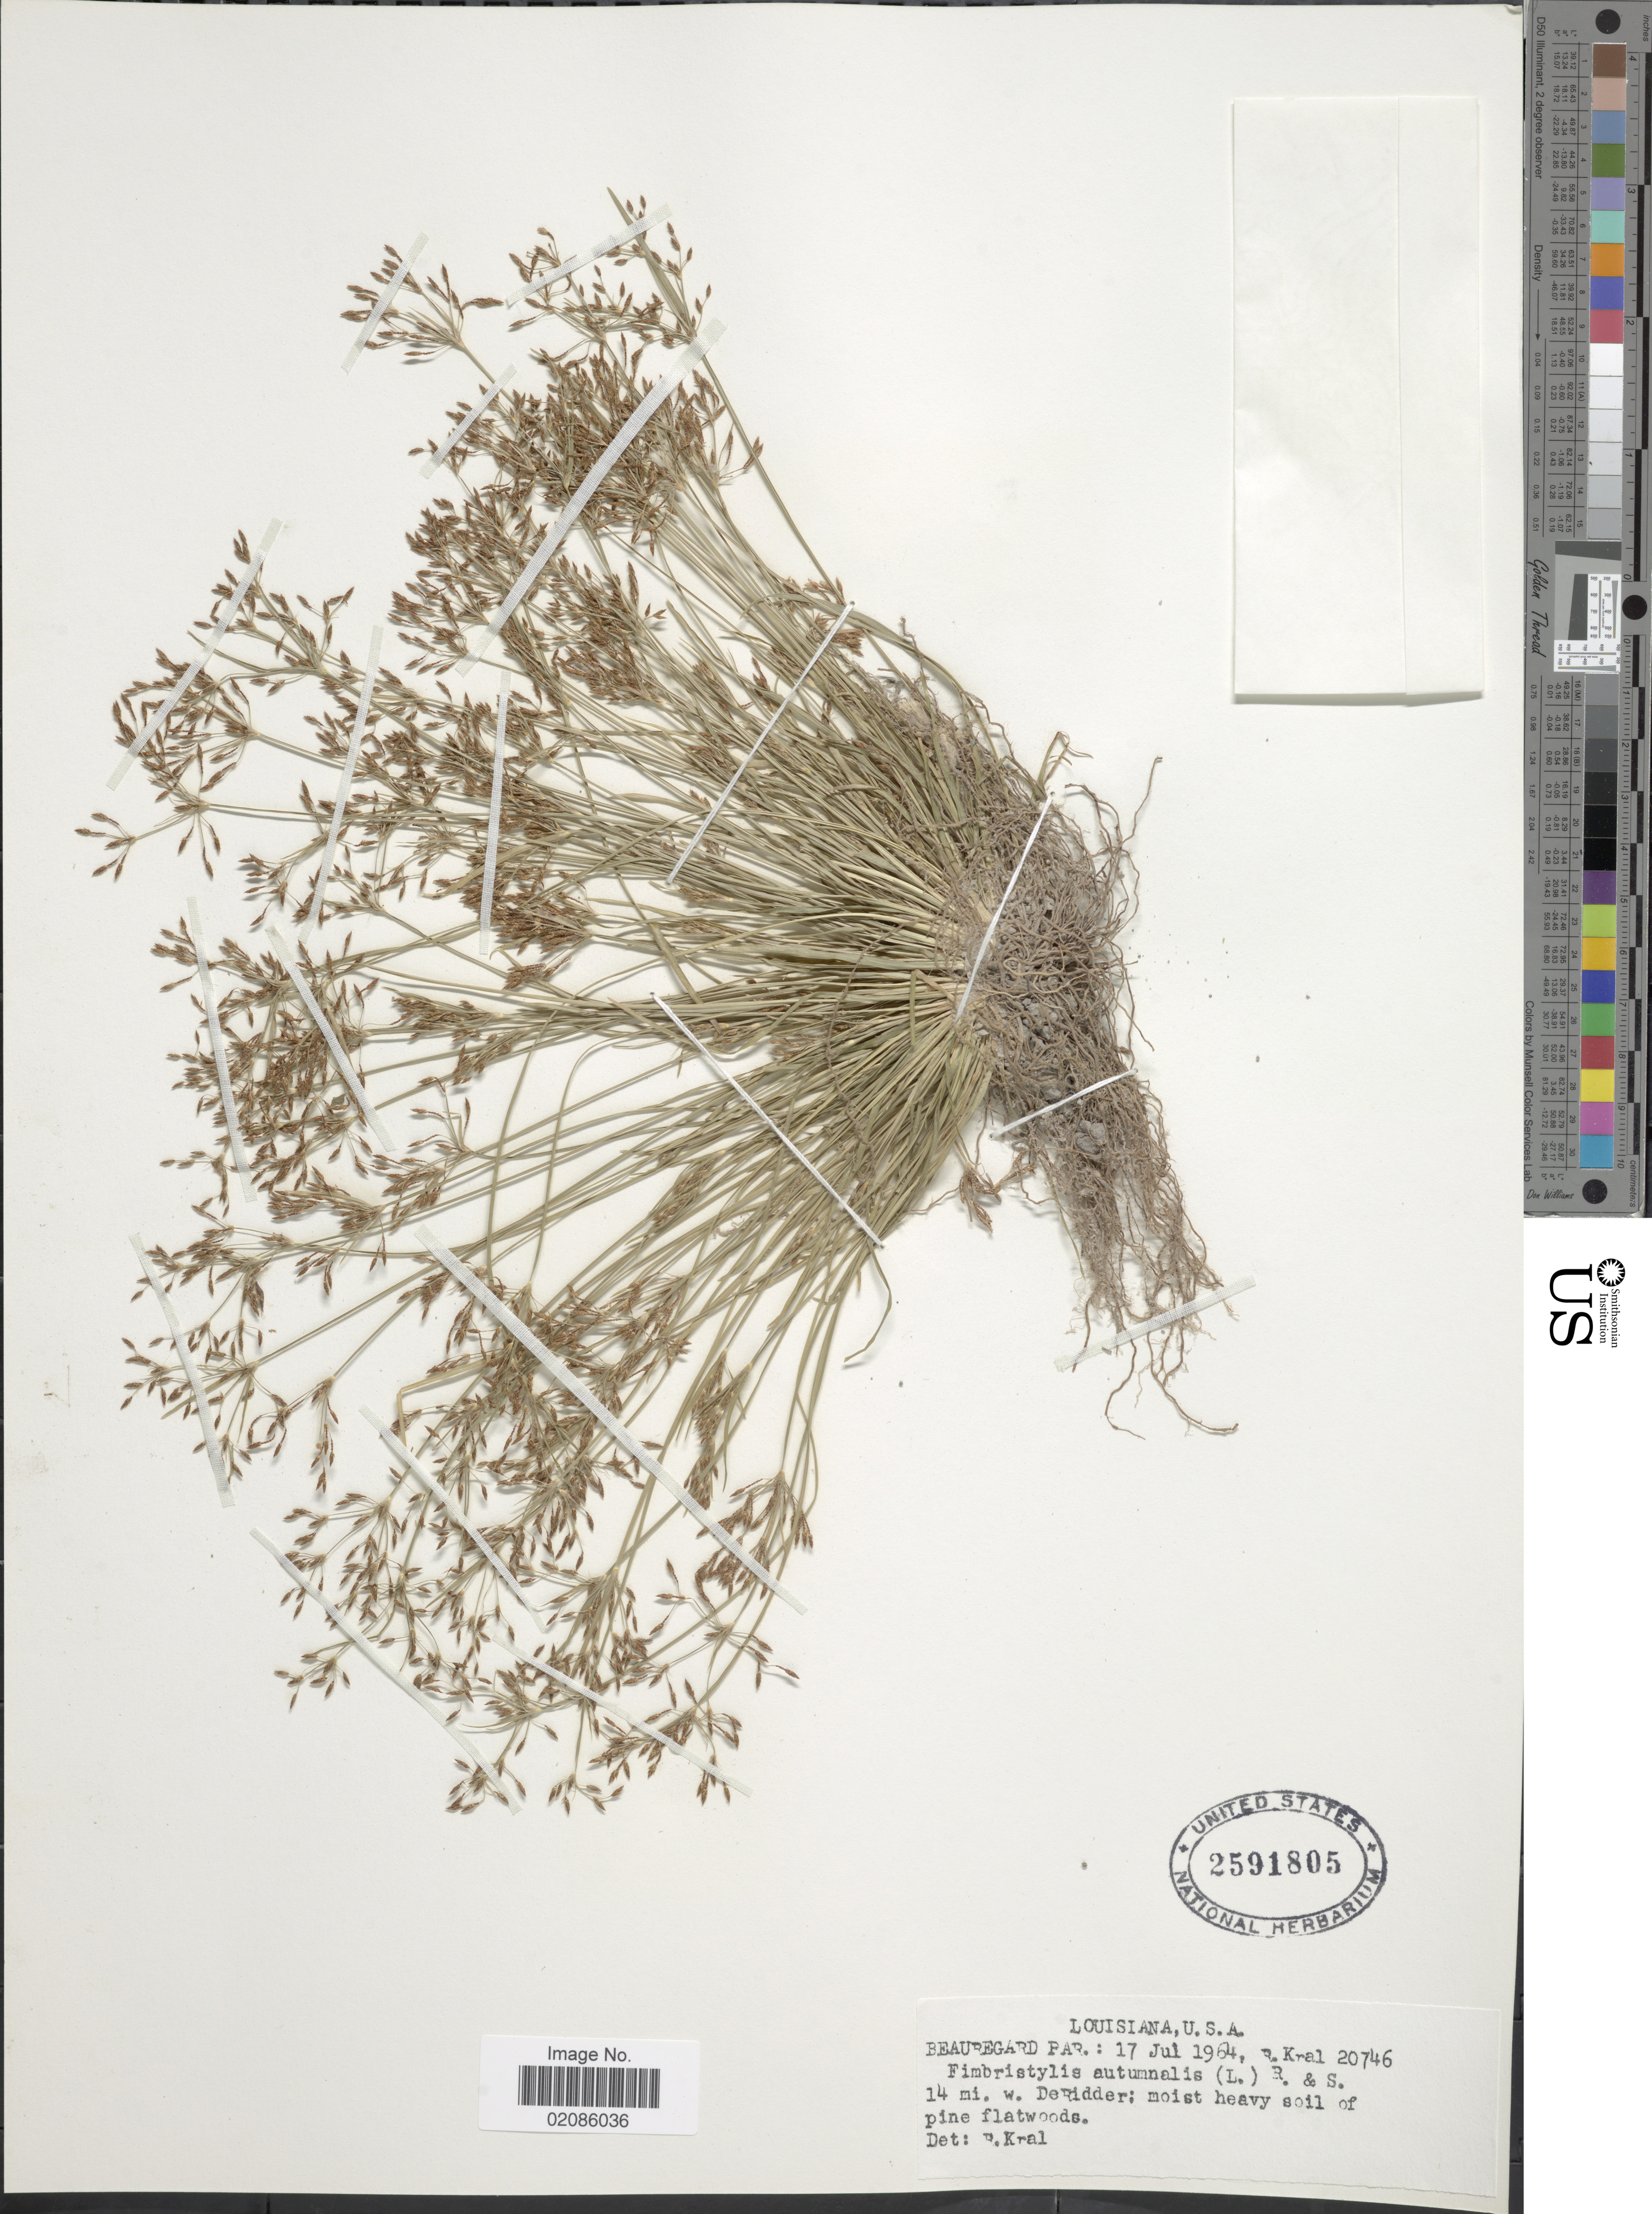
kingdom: Plantae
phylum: Tracheophyta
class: Liliopsida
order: Poales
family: Cyperaceae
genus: Fimbristylis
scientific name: Fimbristylis autumnalis (L.) Roem. & Schult.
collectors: R. Kral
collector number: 20746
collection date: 1964-07-17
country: United States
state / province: Louisiana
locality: Beauregard Par. 14 mi. w. De Ridder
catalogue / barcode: US 2591805